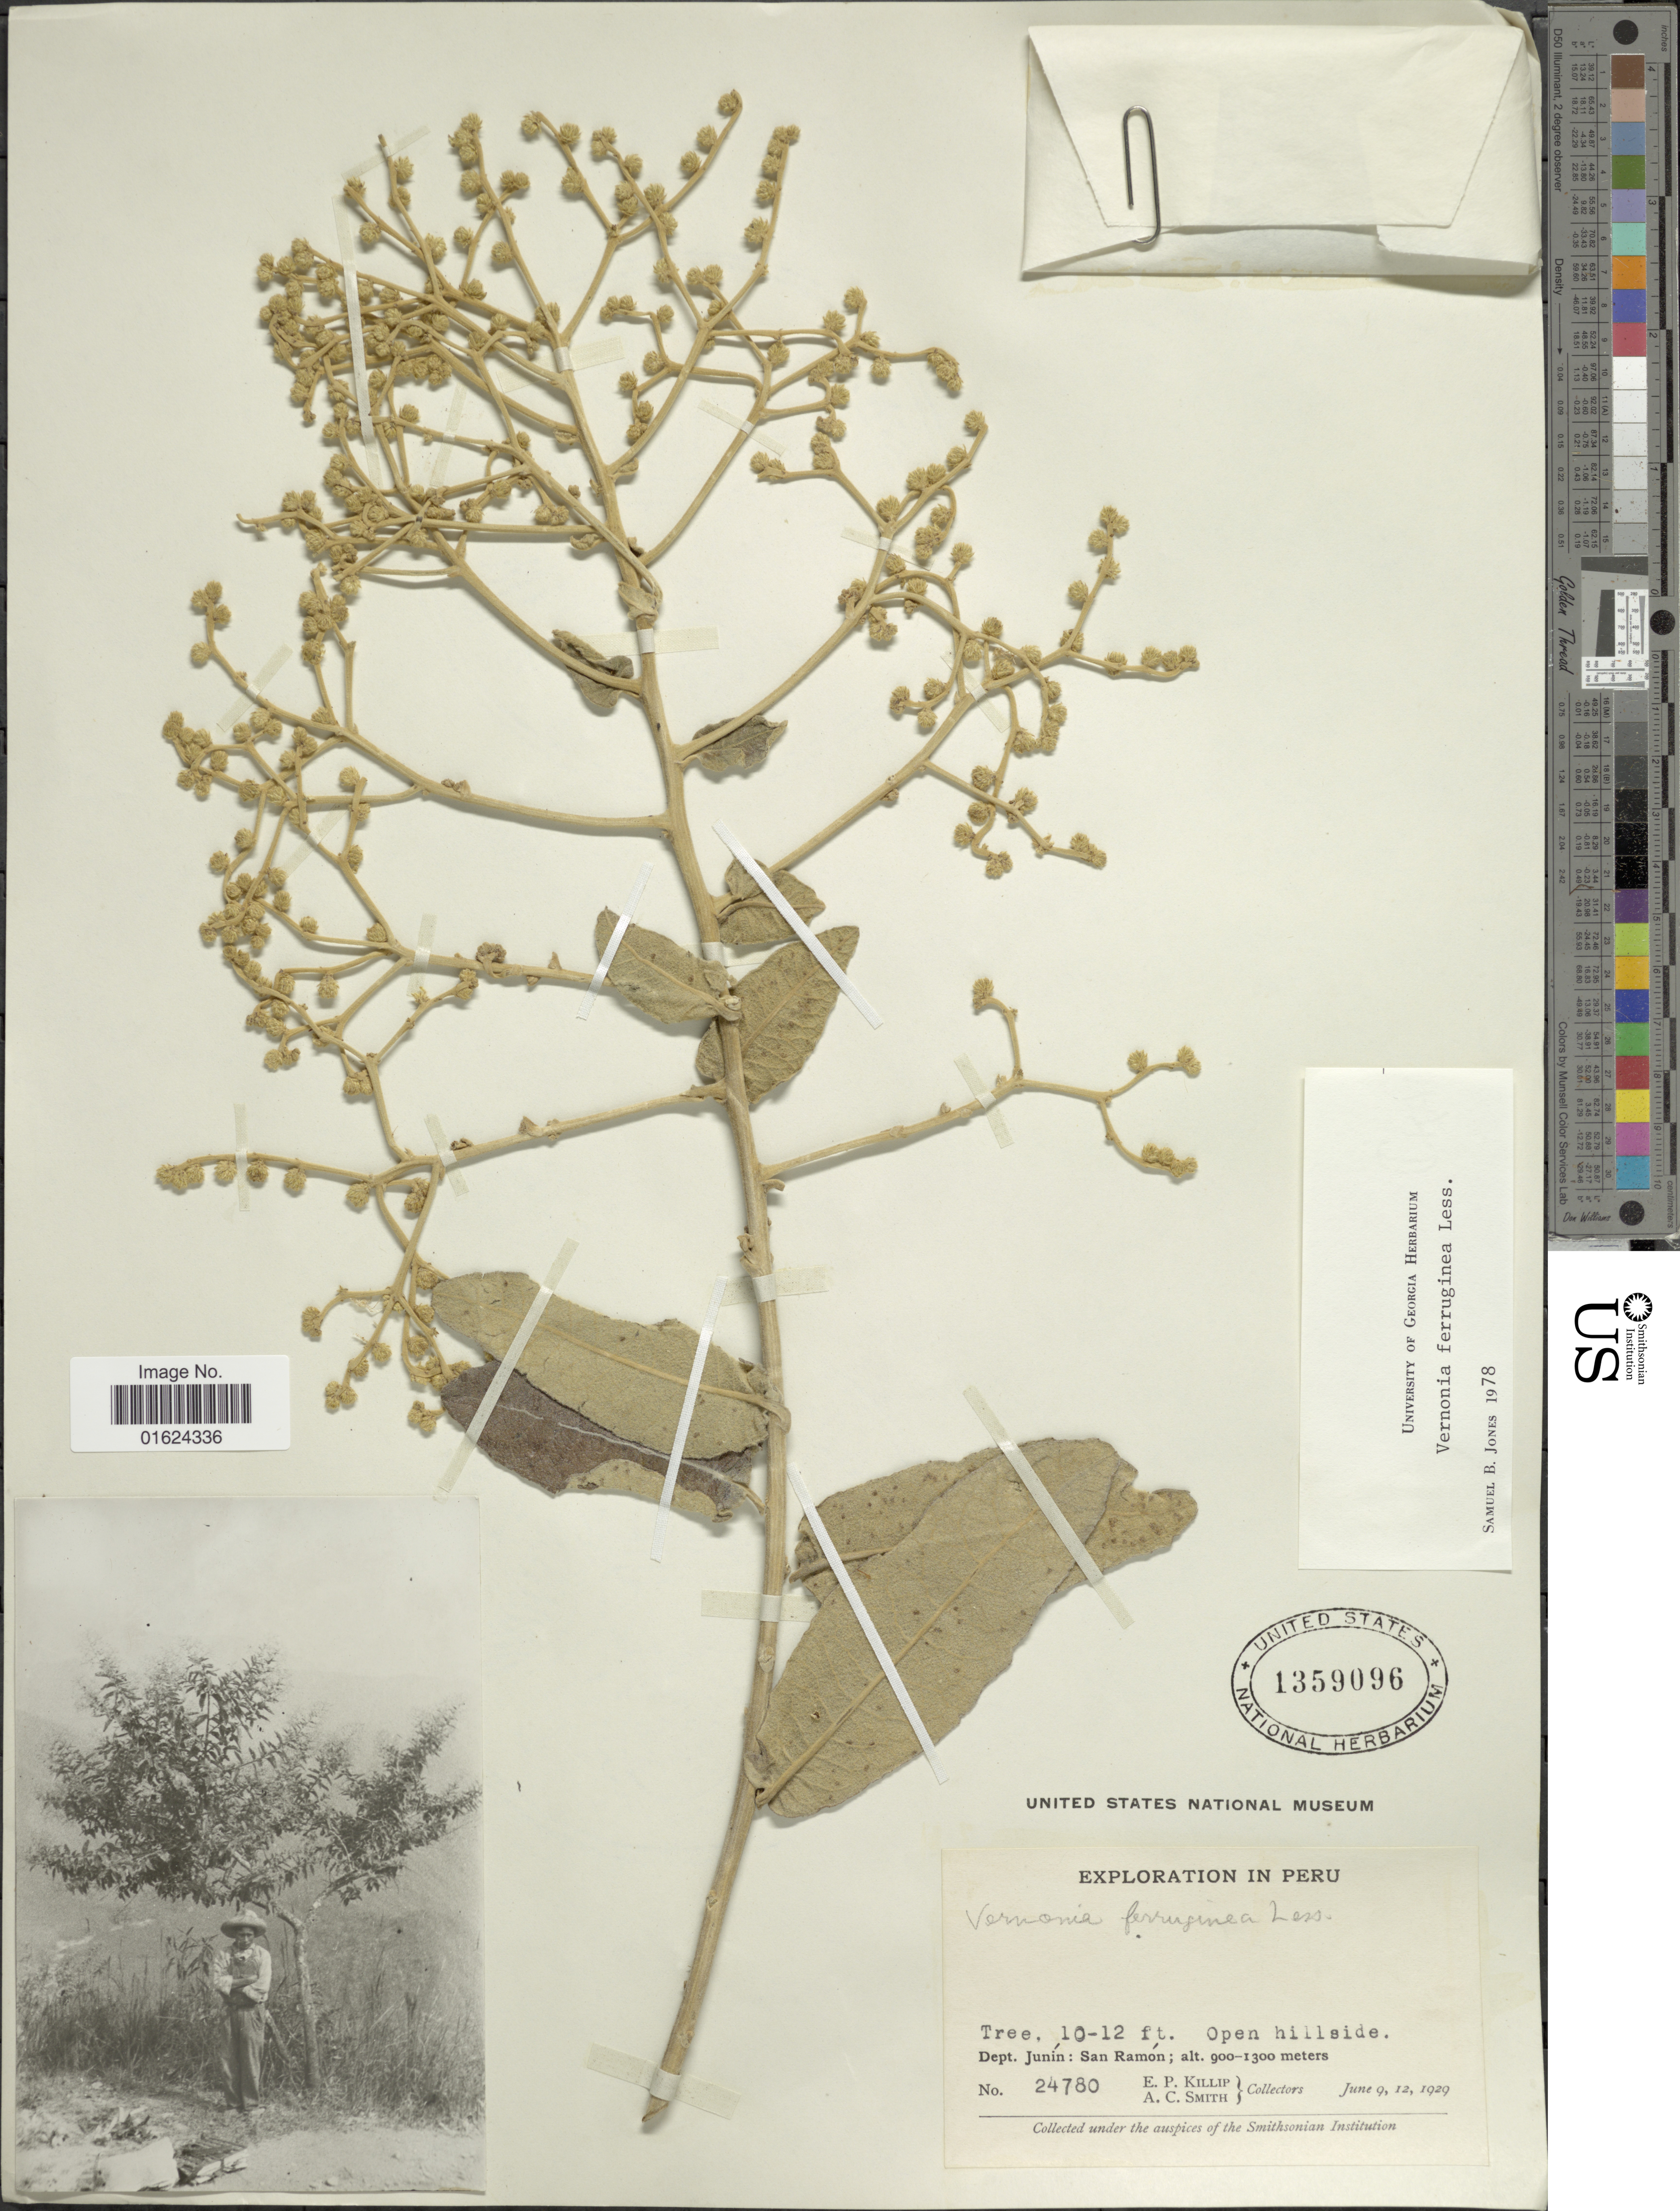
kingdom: Plantae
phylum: Tracheophyta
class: Magnoliopsida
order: Asterales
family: Asteraceae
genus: Vernonanthura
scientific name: Vernonanthura ferruginea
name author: (Less.) H. Rob.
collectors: E. P. Killip & A. C. Smith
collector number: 24780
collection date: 1929-06-09/1929-06-12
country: Peru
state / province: Junín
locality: Dept. Junin: San Ramon.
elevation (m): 900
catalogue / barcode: US 1359096